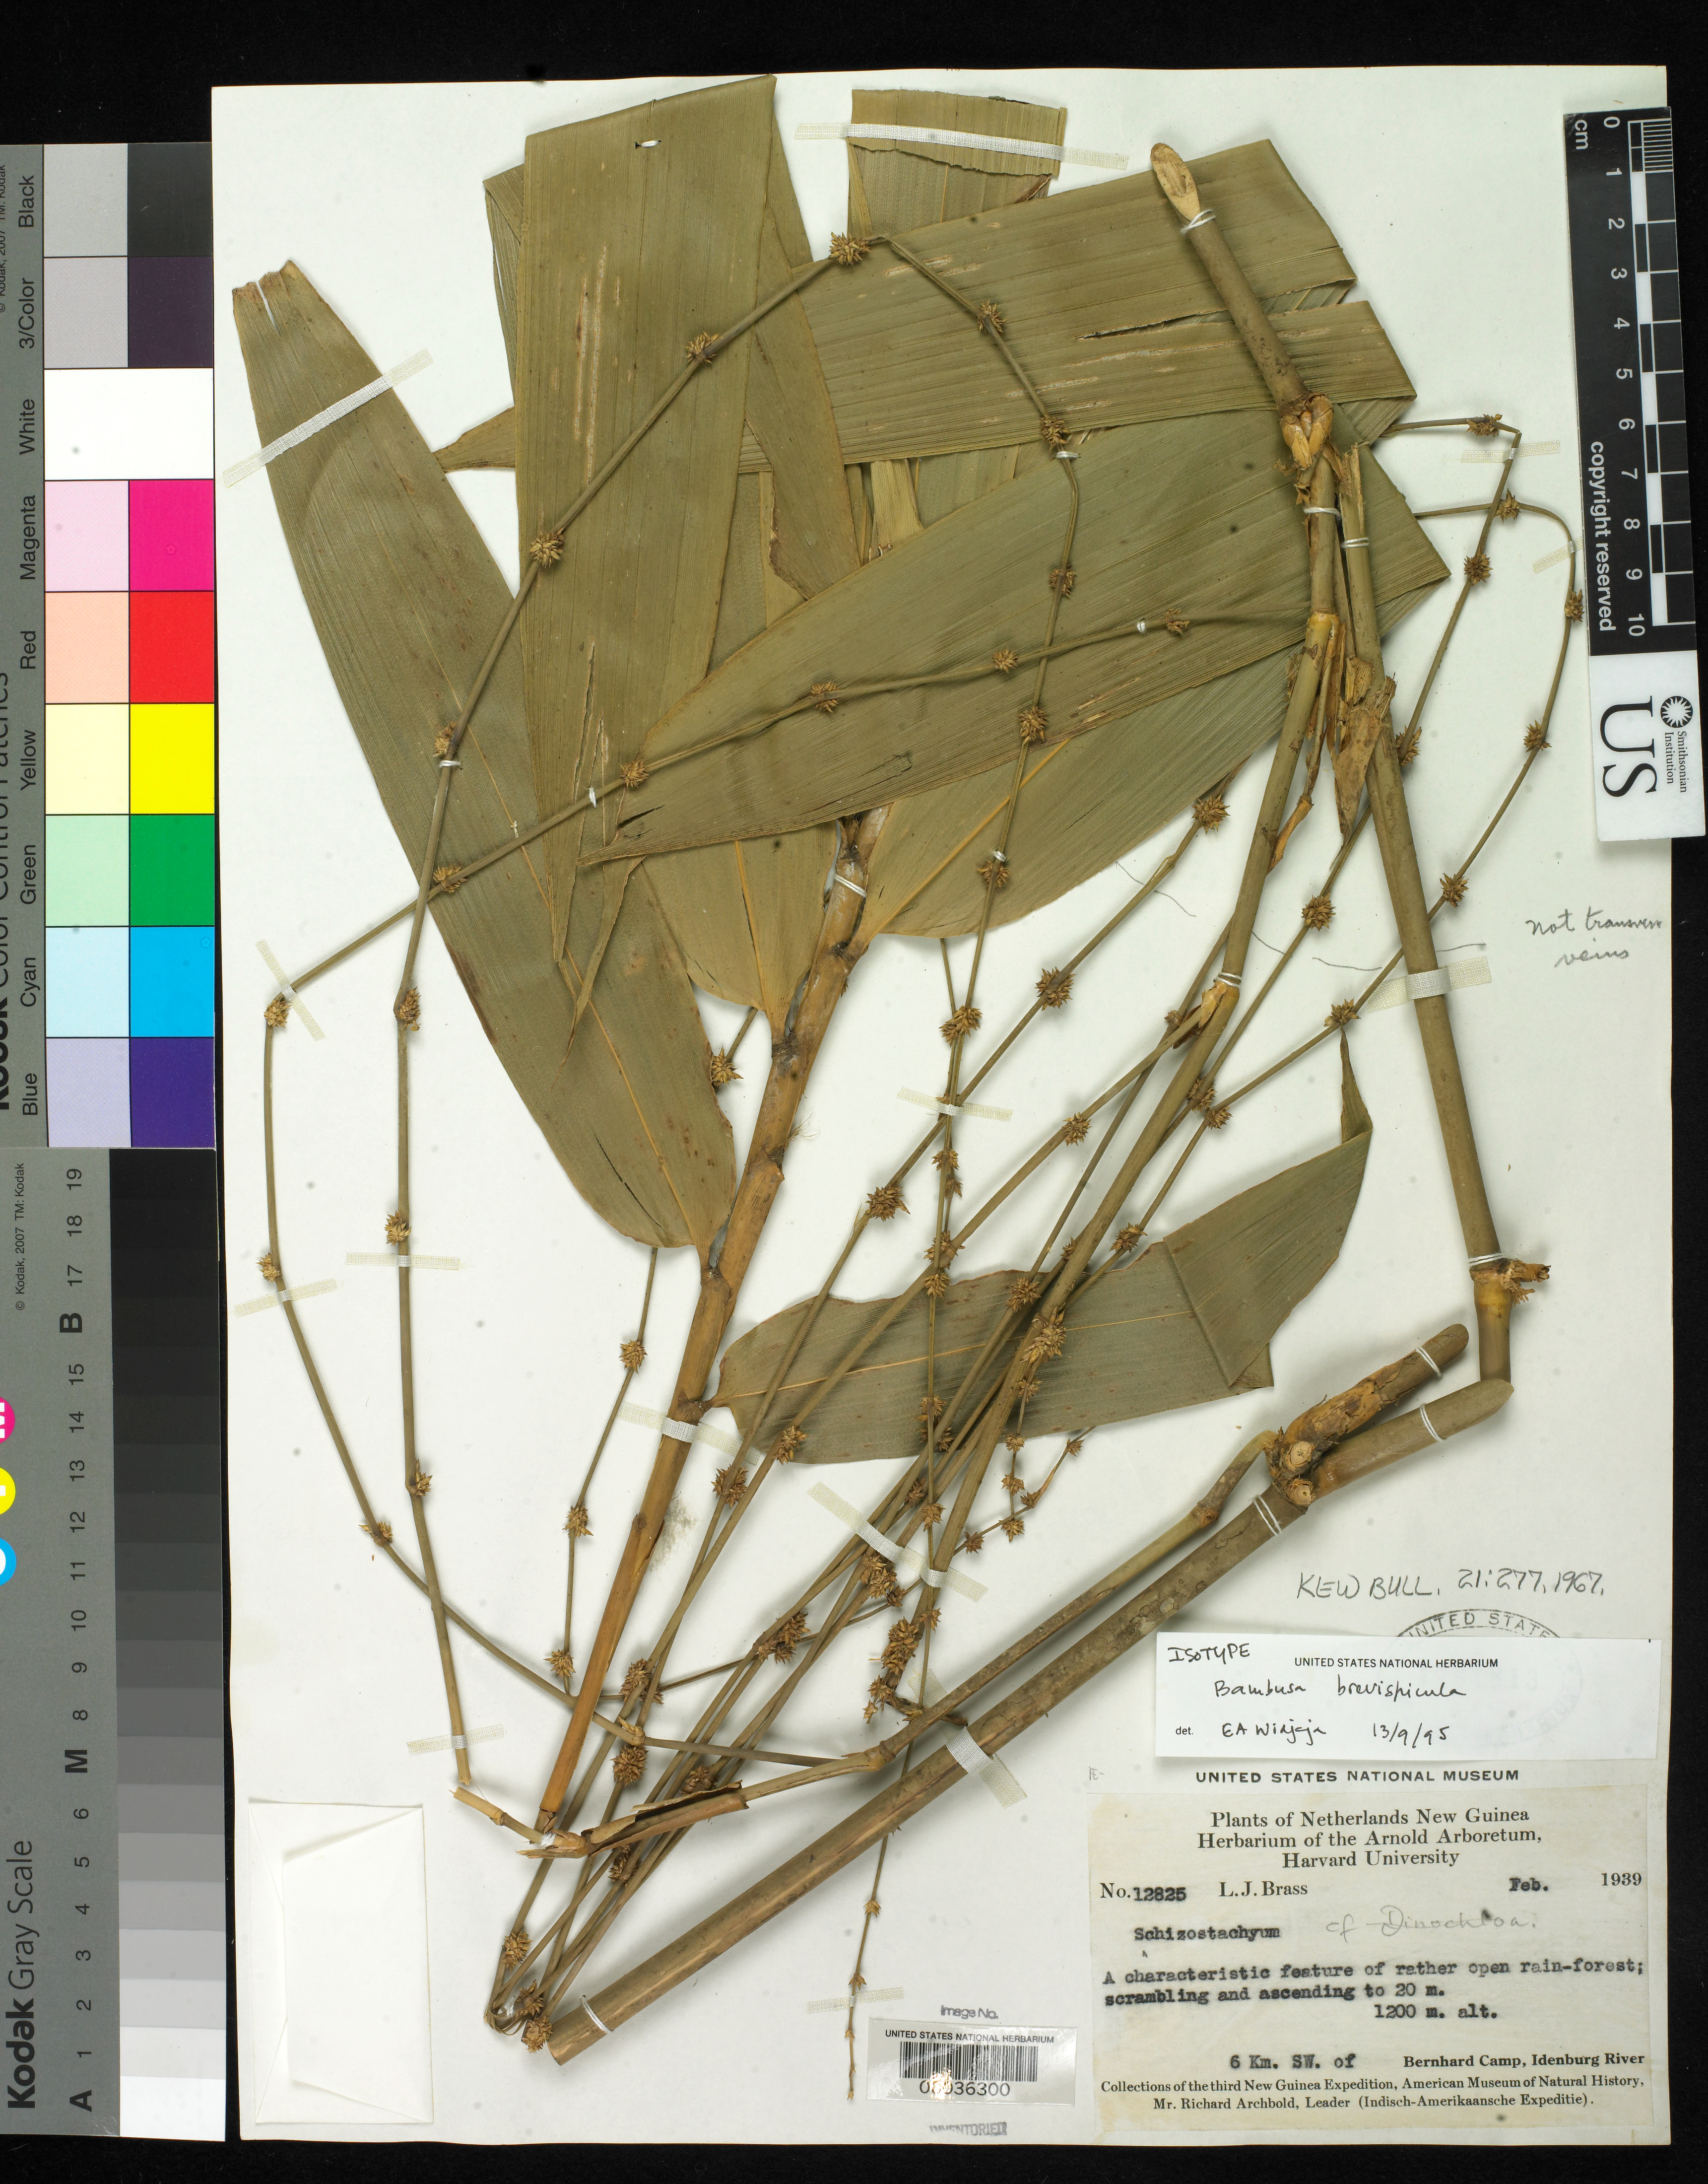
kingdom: Plantae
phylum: Tracheophyta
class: Liliopsida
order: Poales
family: Poaceae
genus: Bambusa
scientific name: Bambusa brevispicula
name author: Holttum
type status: Isotype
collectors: L. J. Brass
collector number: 12825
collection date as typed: Feb 1939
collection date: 1939-02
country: Indonesia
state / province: Papua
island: New Guinea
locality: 6 km SW of Bernhard Camp, Idenburg River. Irian Barat.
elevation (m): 1200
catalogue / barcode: US 1761813